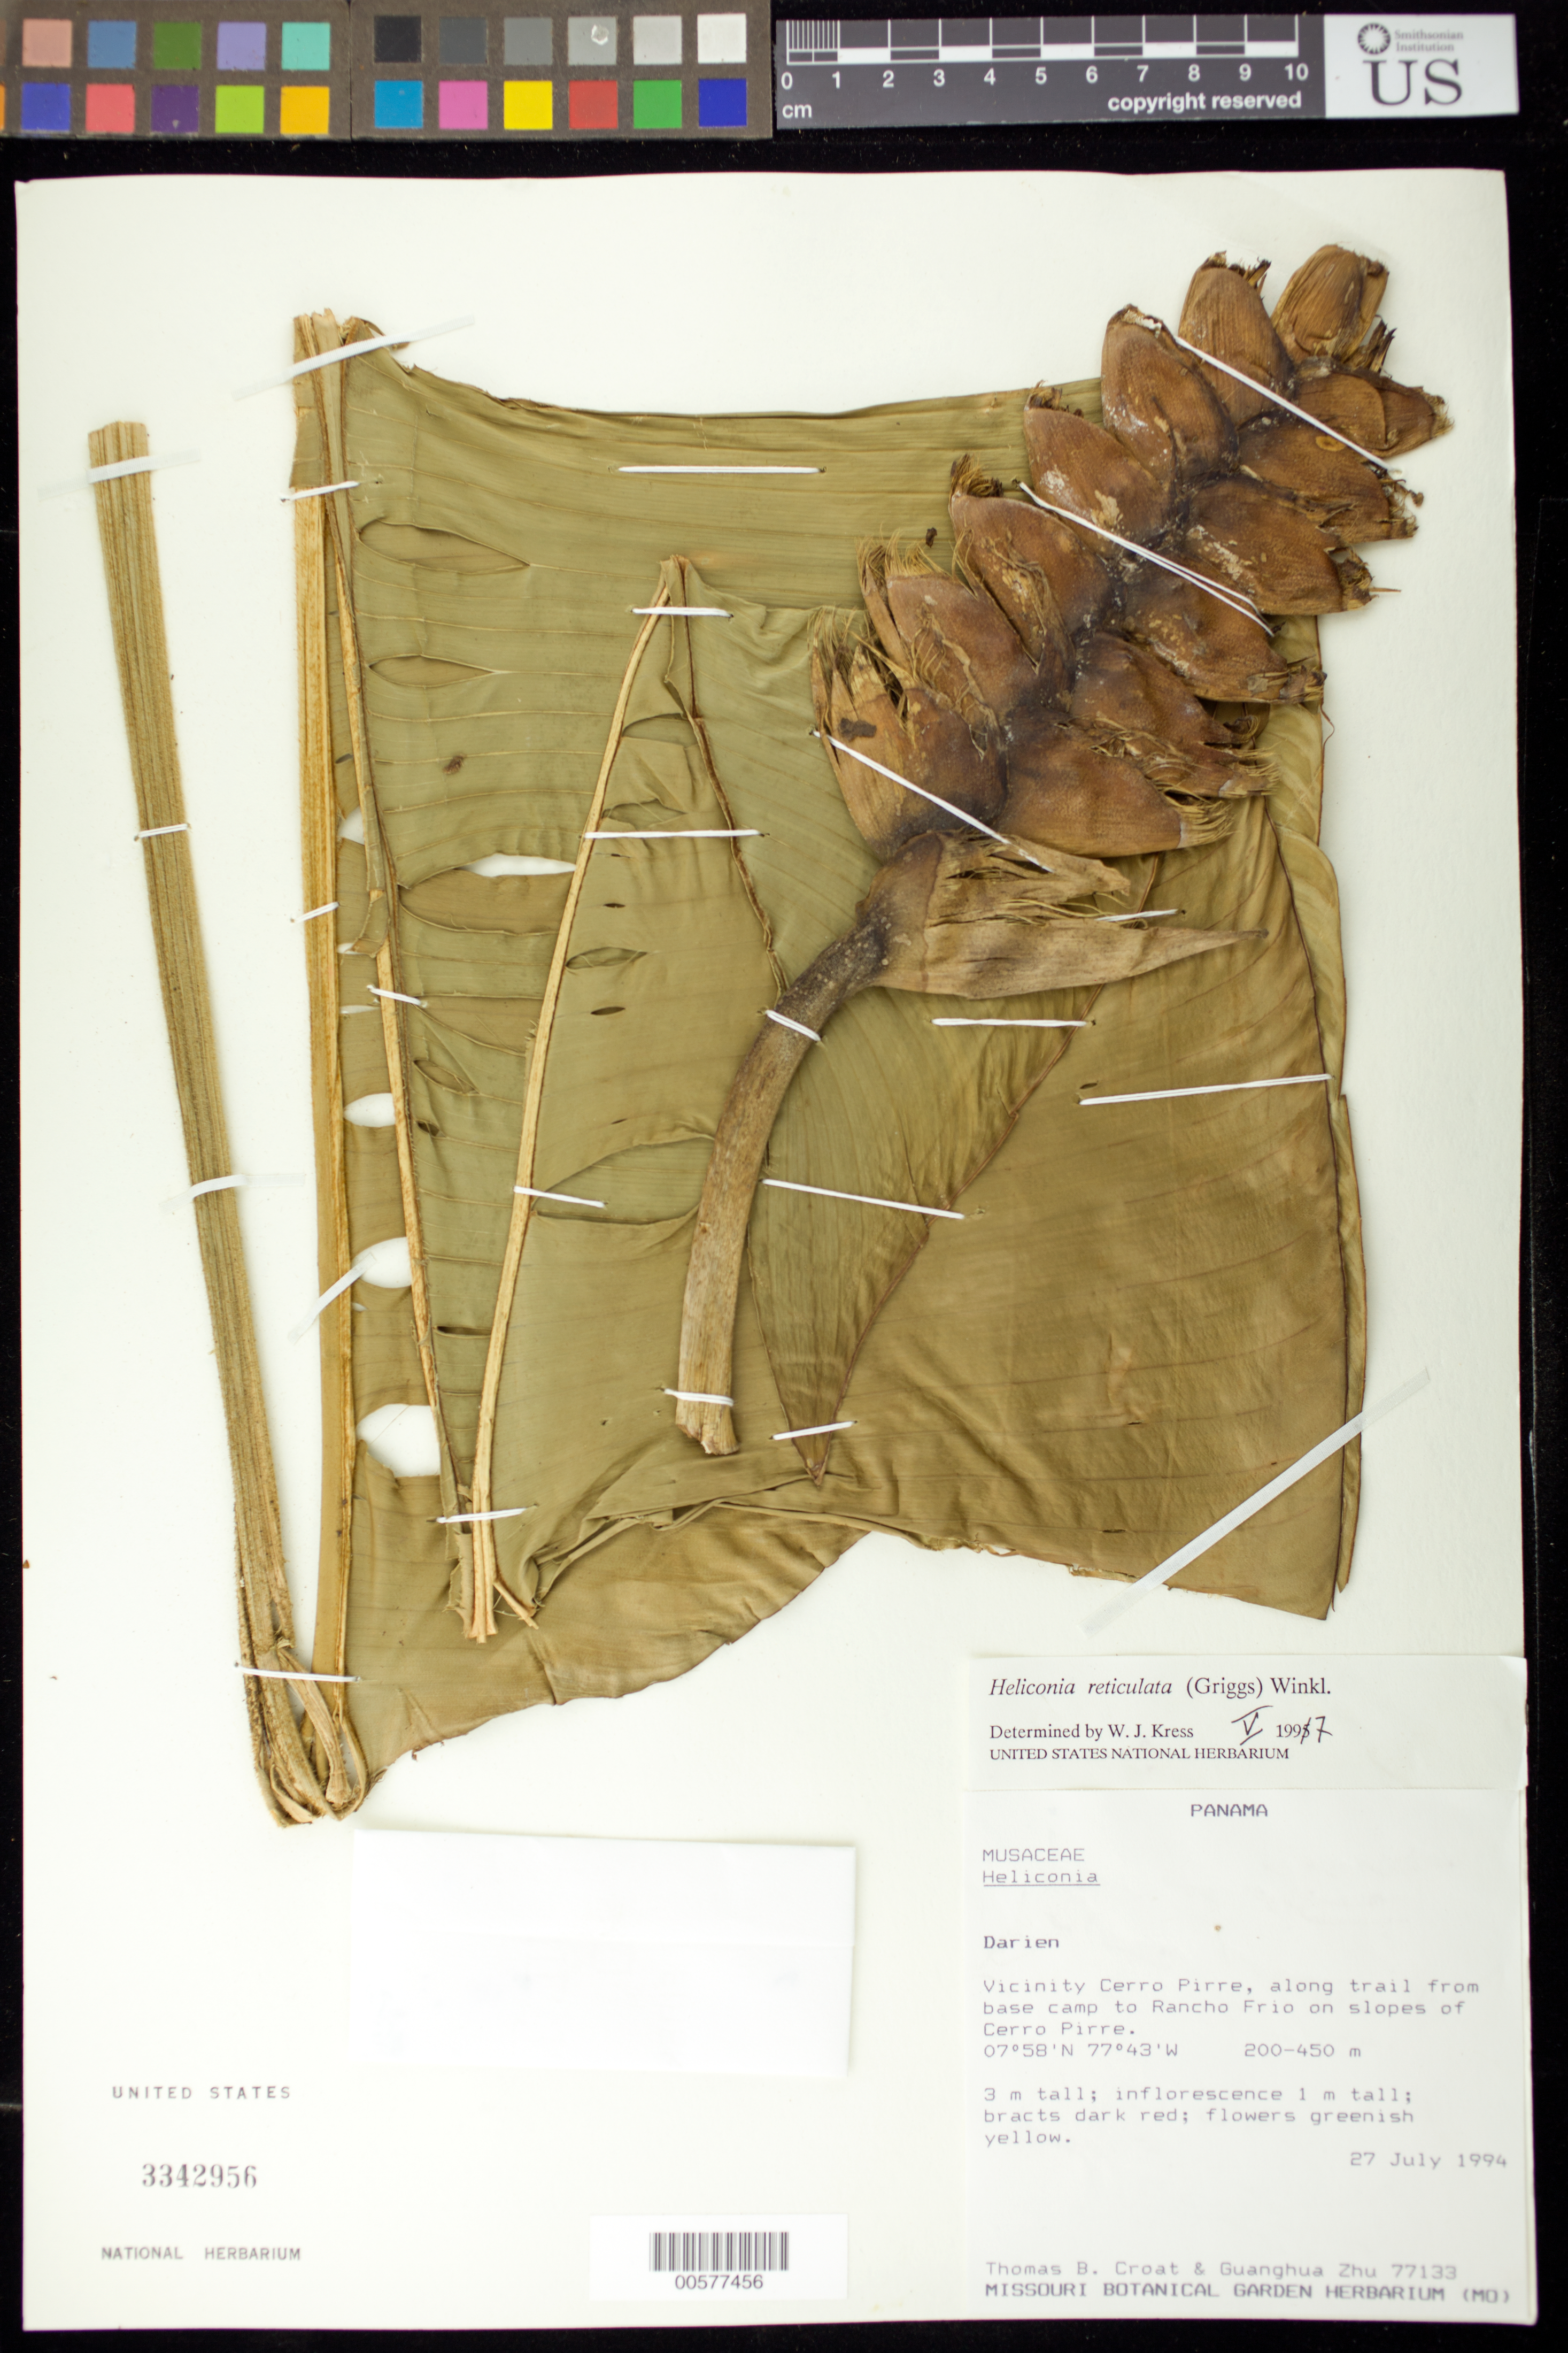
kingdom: Plantae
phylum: Tracheophyta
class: Liliopsida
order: Zingiberales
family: Heliconiaceae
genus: Heliconia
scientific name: Heliconia reptans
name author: Abalo & G. Morales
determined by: Kress, W. J., (US), Smithsonian Institution - National Museum of Natural History (UNITED STATES)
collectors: T. B. Croat & G. H. Zhu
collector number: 77133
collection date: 1994-07-27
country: Panama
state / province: Panamá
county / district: Darien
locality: Vicinity Cerro Pirre, along trail from base camp to Rancho Frio on slopes of Cerro Pirre.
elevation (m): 200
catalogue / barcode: US 3342956